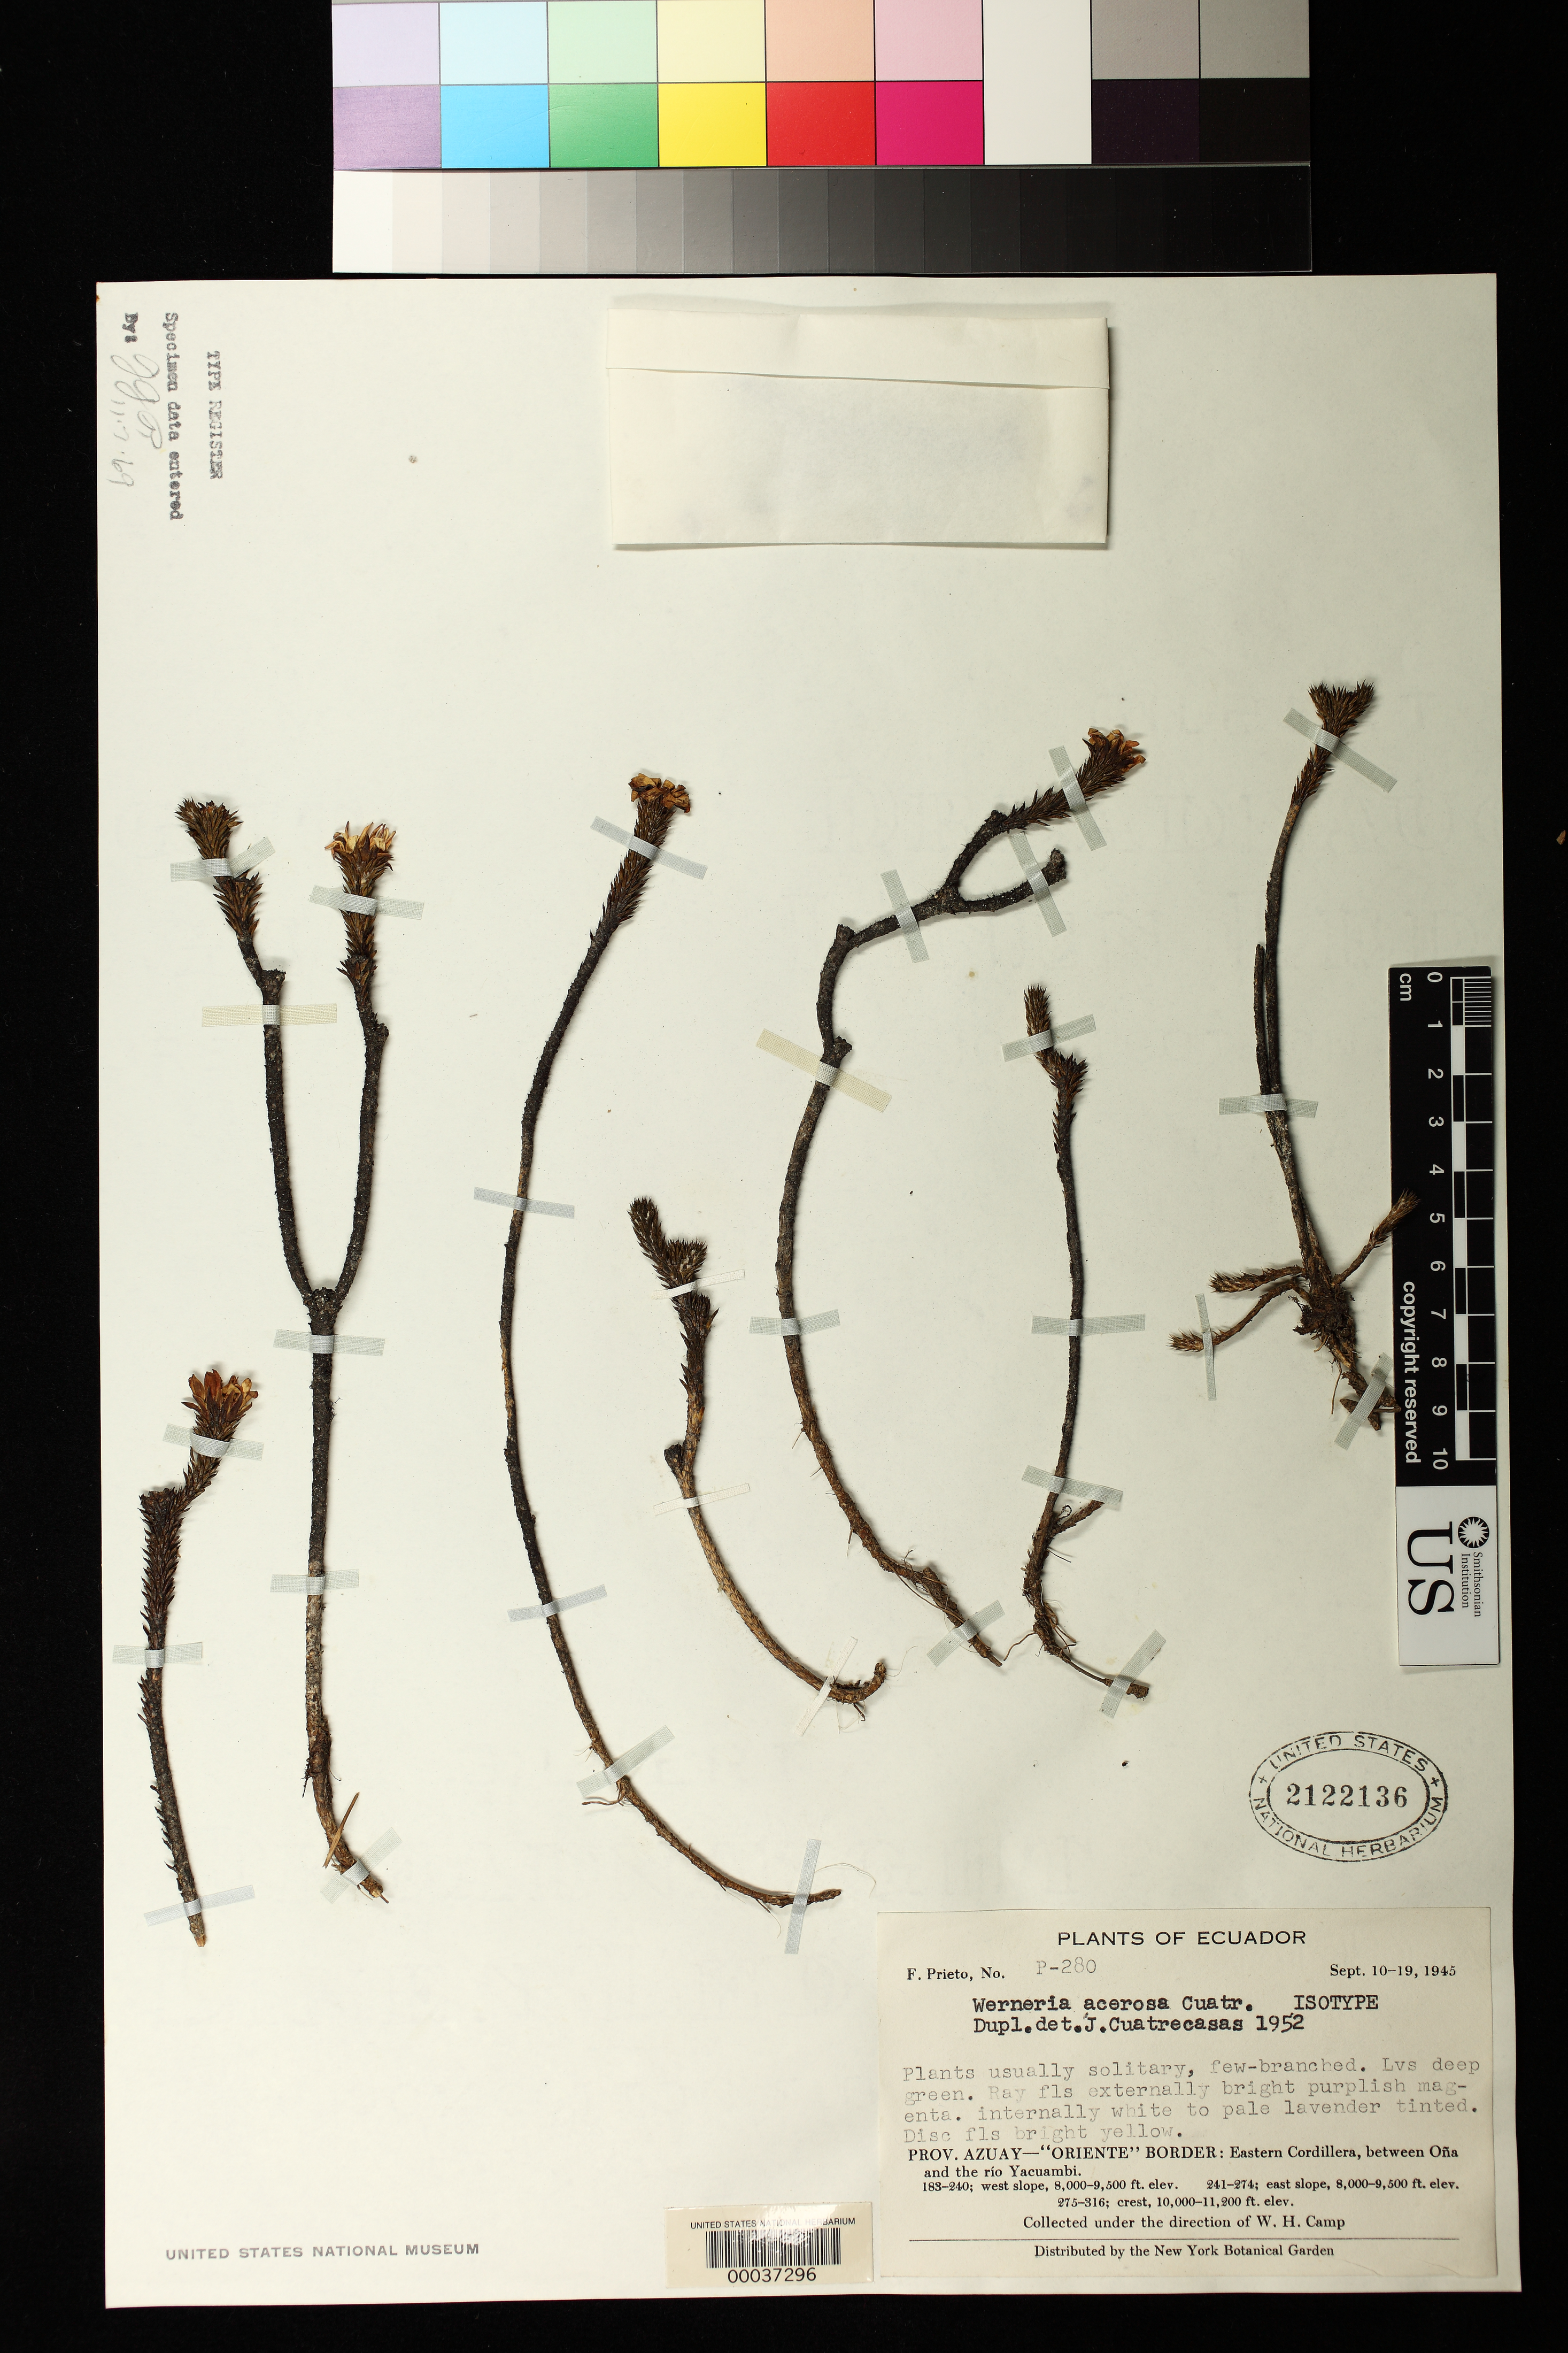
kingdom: Plantae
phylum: Tracheophyta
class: Magnoliopsida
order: Asterales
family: Asteraceae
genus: Werneria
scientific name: Werneria acerosa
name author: Cuatrec.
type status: Isotype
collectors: F. Prieto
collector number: W.H. Camp P-280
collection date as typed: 10 Sep 1945 to 19 Sep 1945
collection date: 1945-09-10/1945-09-19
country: Ecuador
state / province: Azuay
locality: Between Ona and the Rio Yacuambi.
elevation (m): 3048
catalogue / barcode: US 2122136